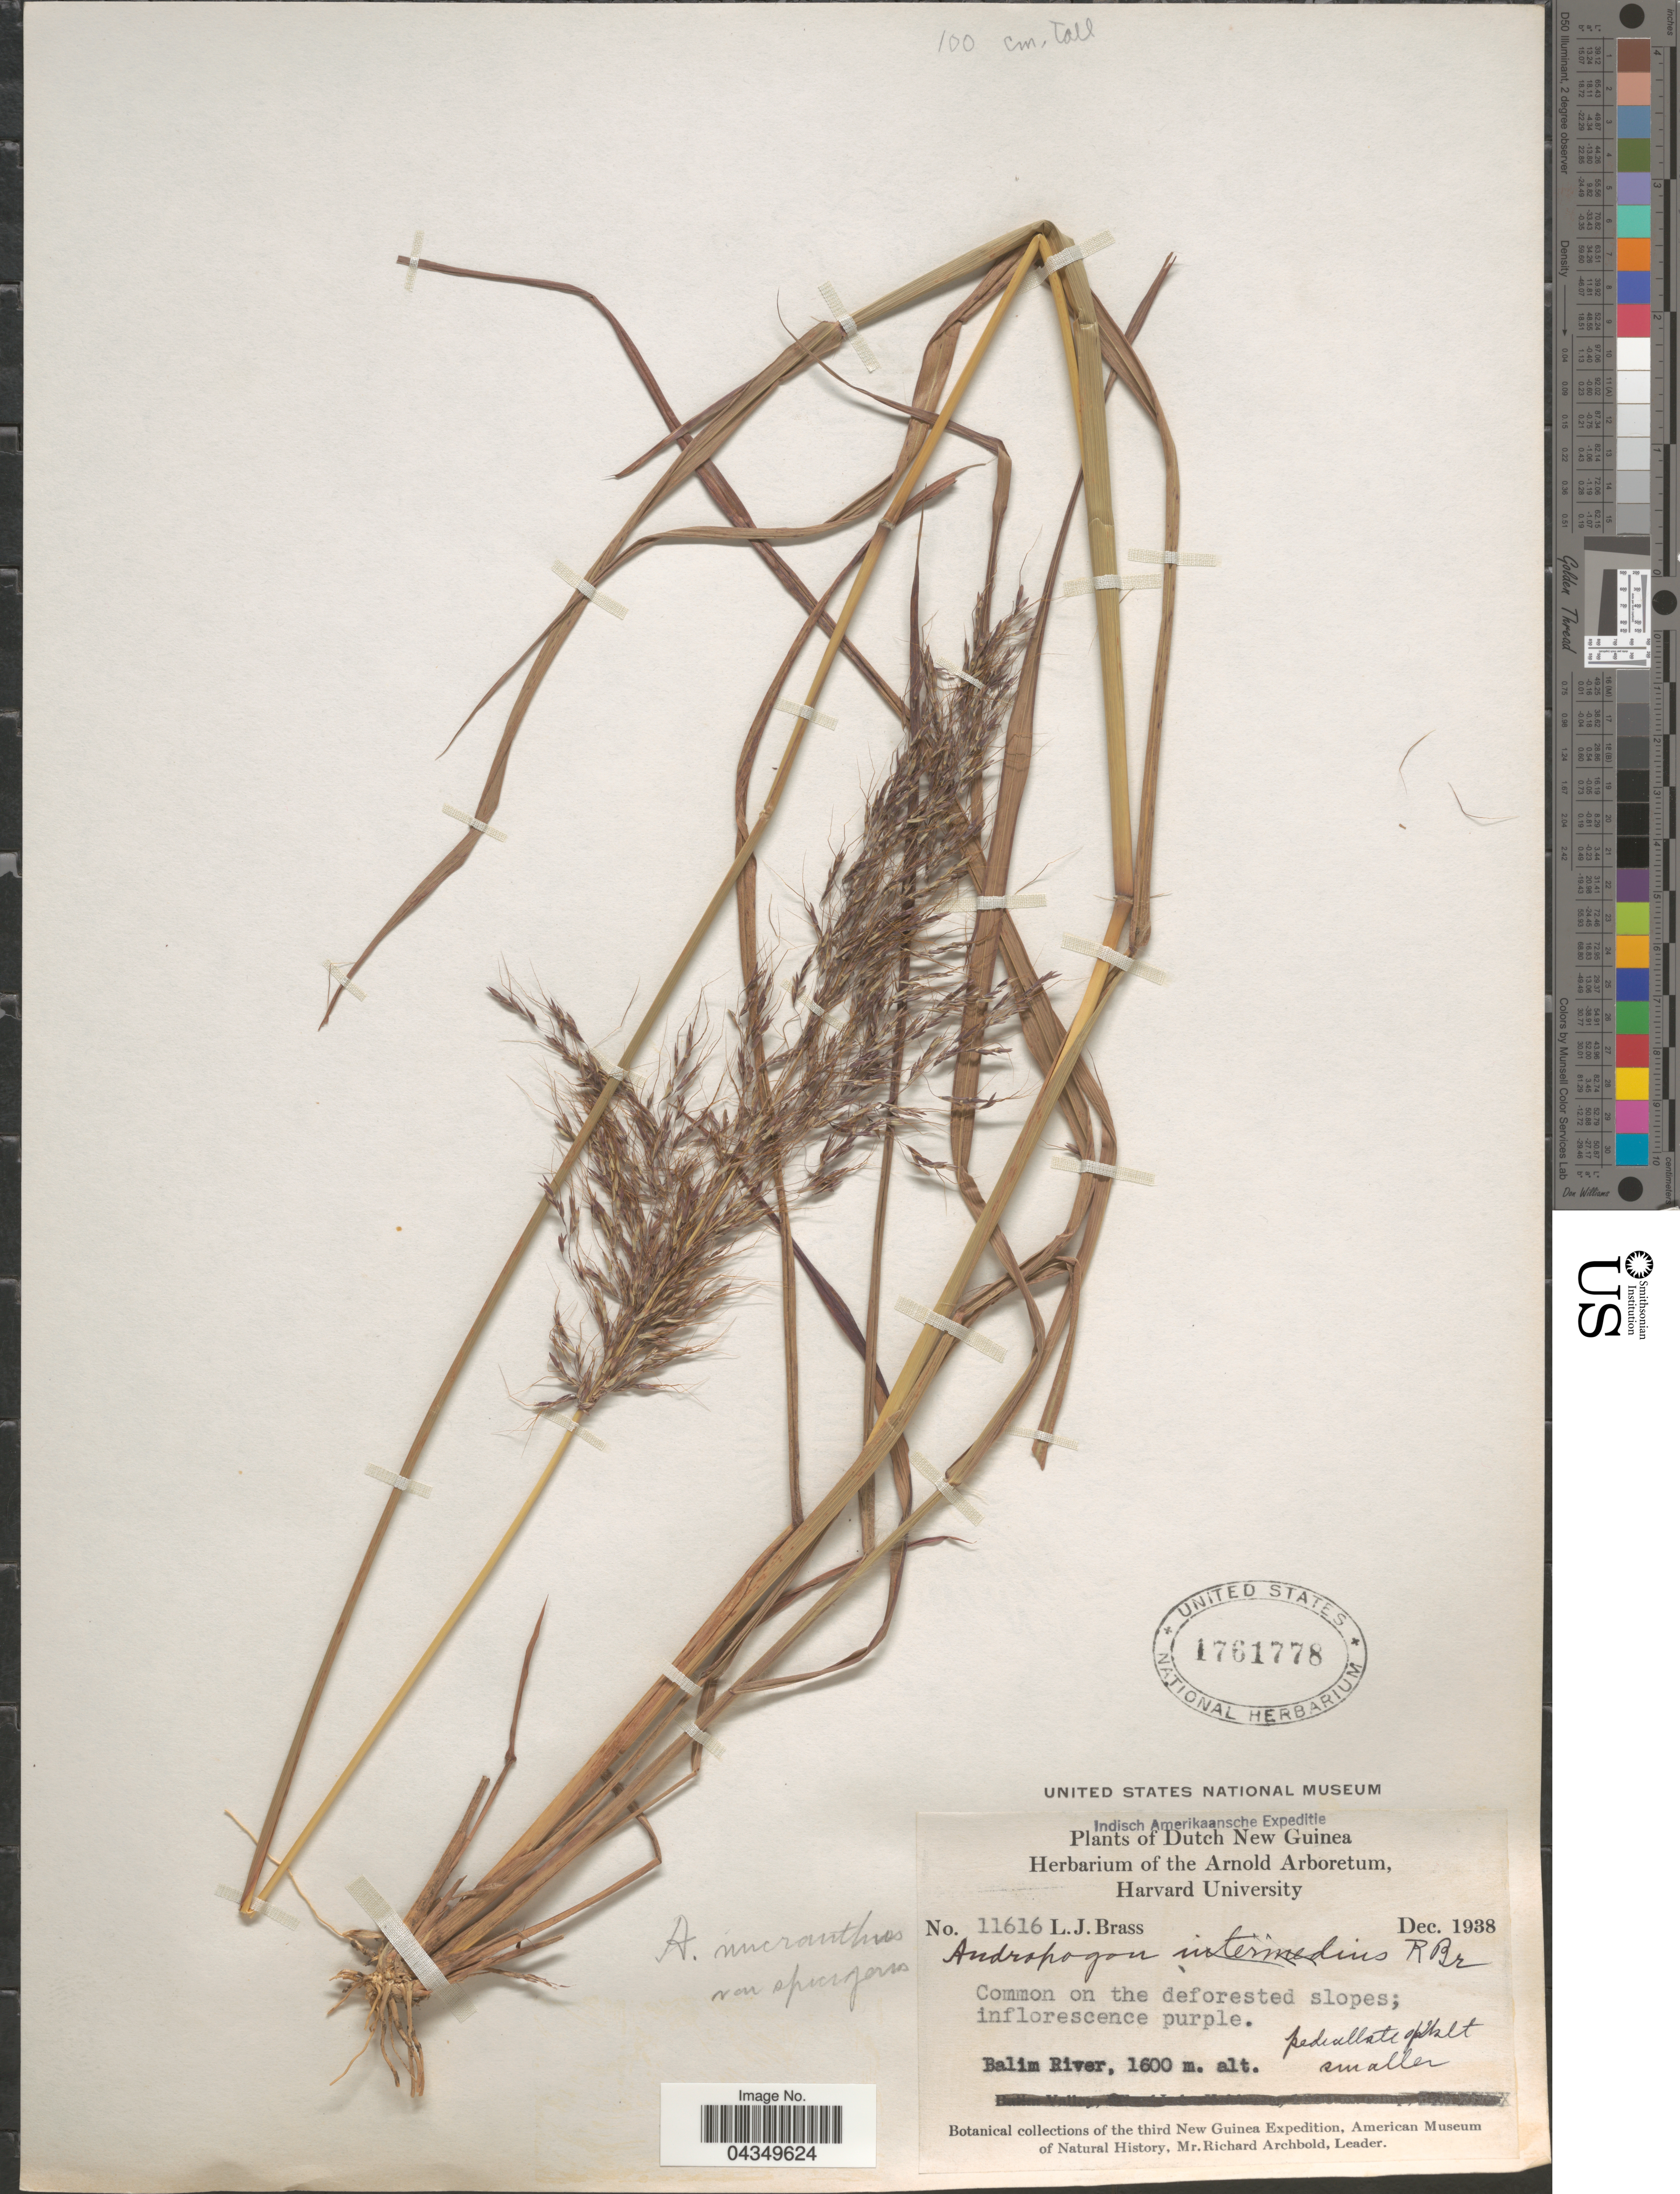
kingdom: Plantae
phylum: Tracheophyta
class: Liliopsida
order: Poales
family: Poaceae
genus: Capillipedium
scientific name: Capillipedium parviflorum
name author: (R. Br.) Stapf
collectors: L. J. Brass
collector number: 11616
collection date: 1938-12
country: Indonesia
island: New Guinea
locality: Indisch Amerikaansche Expeditie. Dutch New Guinea. Balim River. The third New Guinea Expedition.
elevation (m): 1600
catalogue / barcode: US 1761778